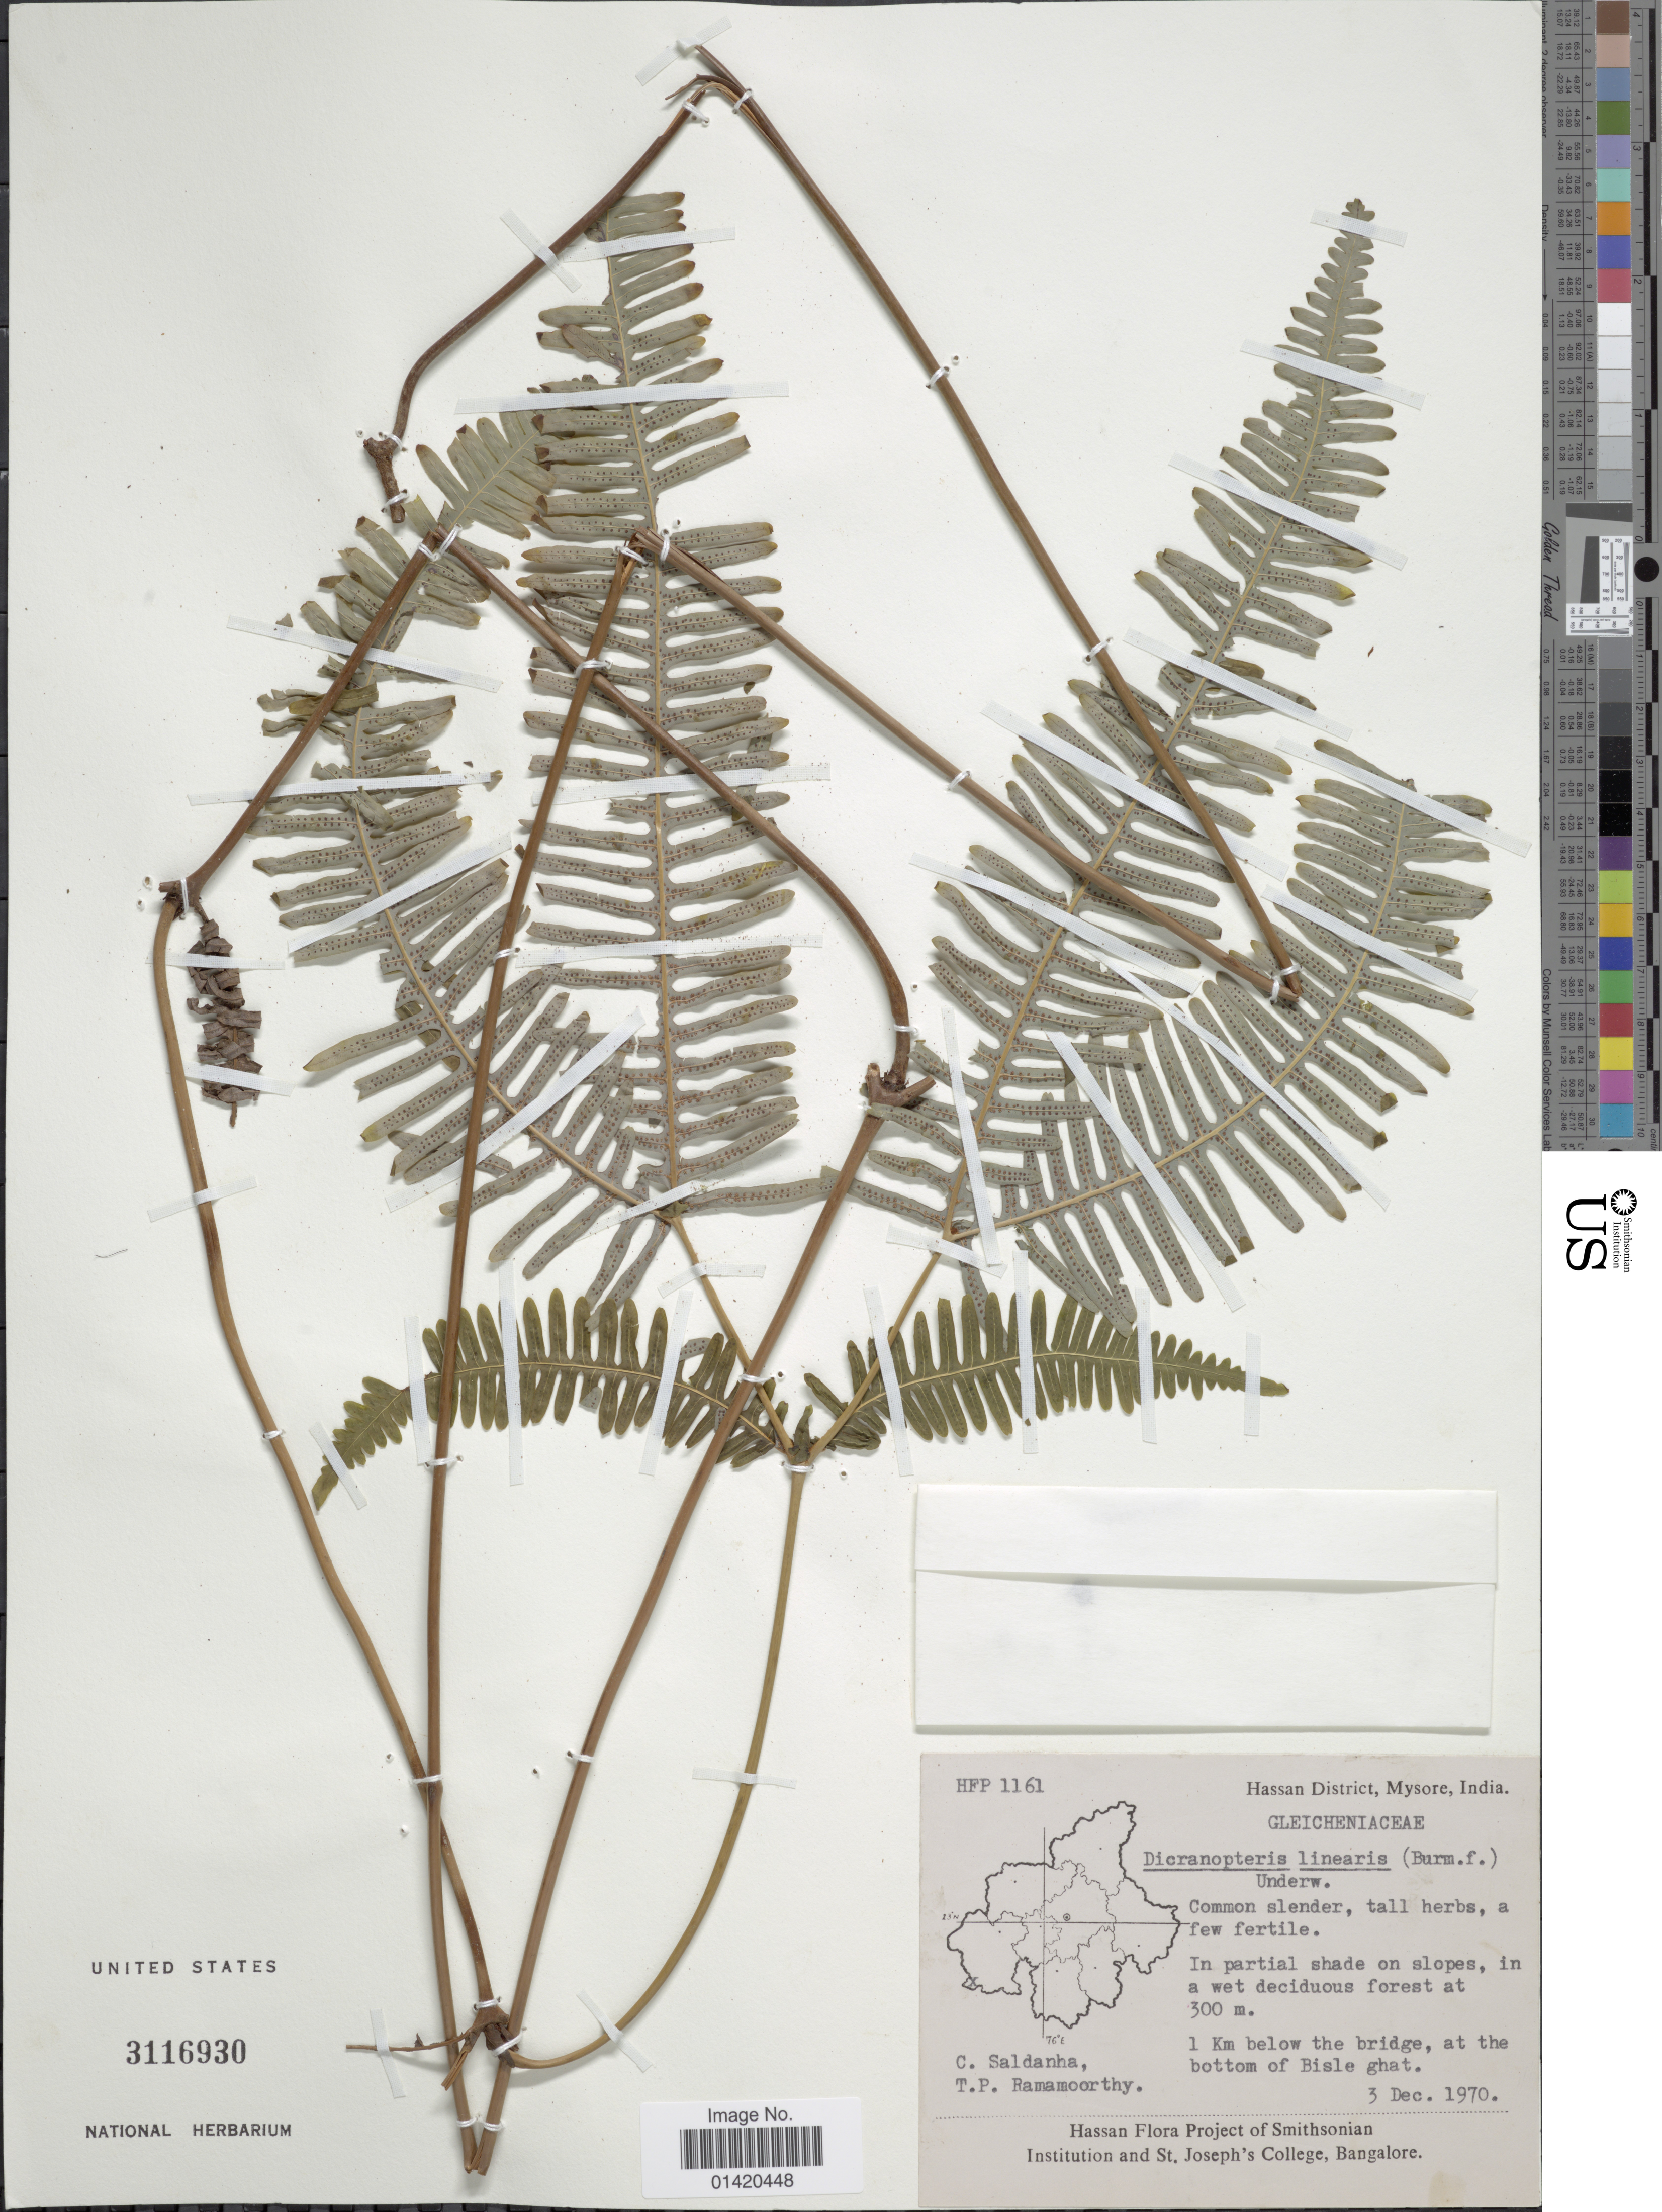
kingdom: Plantae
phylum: Tracheophyta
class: Polypodiopsida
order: Gleicheniales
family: Gleicheniaceae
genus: Dicranopteris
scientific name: Dicranopteris linearis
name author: (Burm. f.) Underw.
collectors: C. Saldanha & T. P. Ramamoorthy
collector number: HFP 1161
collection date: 1970-12-03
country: India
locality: Hassan District, Mysore, 1 km below the bridge, at the bottom of Bisle ghat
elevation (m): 300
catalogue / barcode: US 3116930